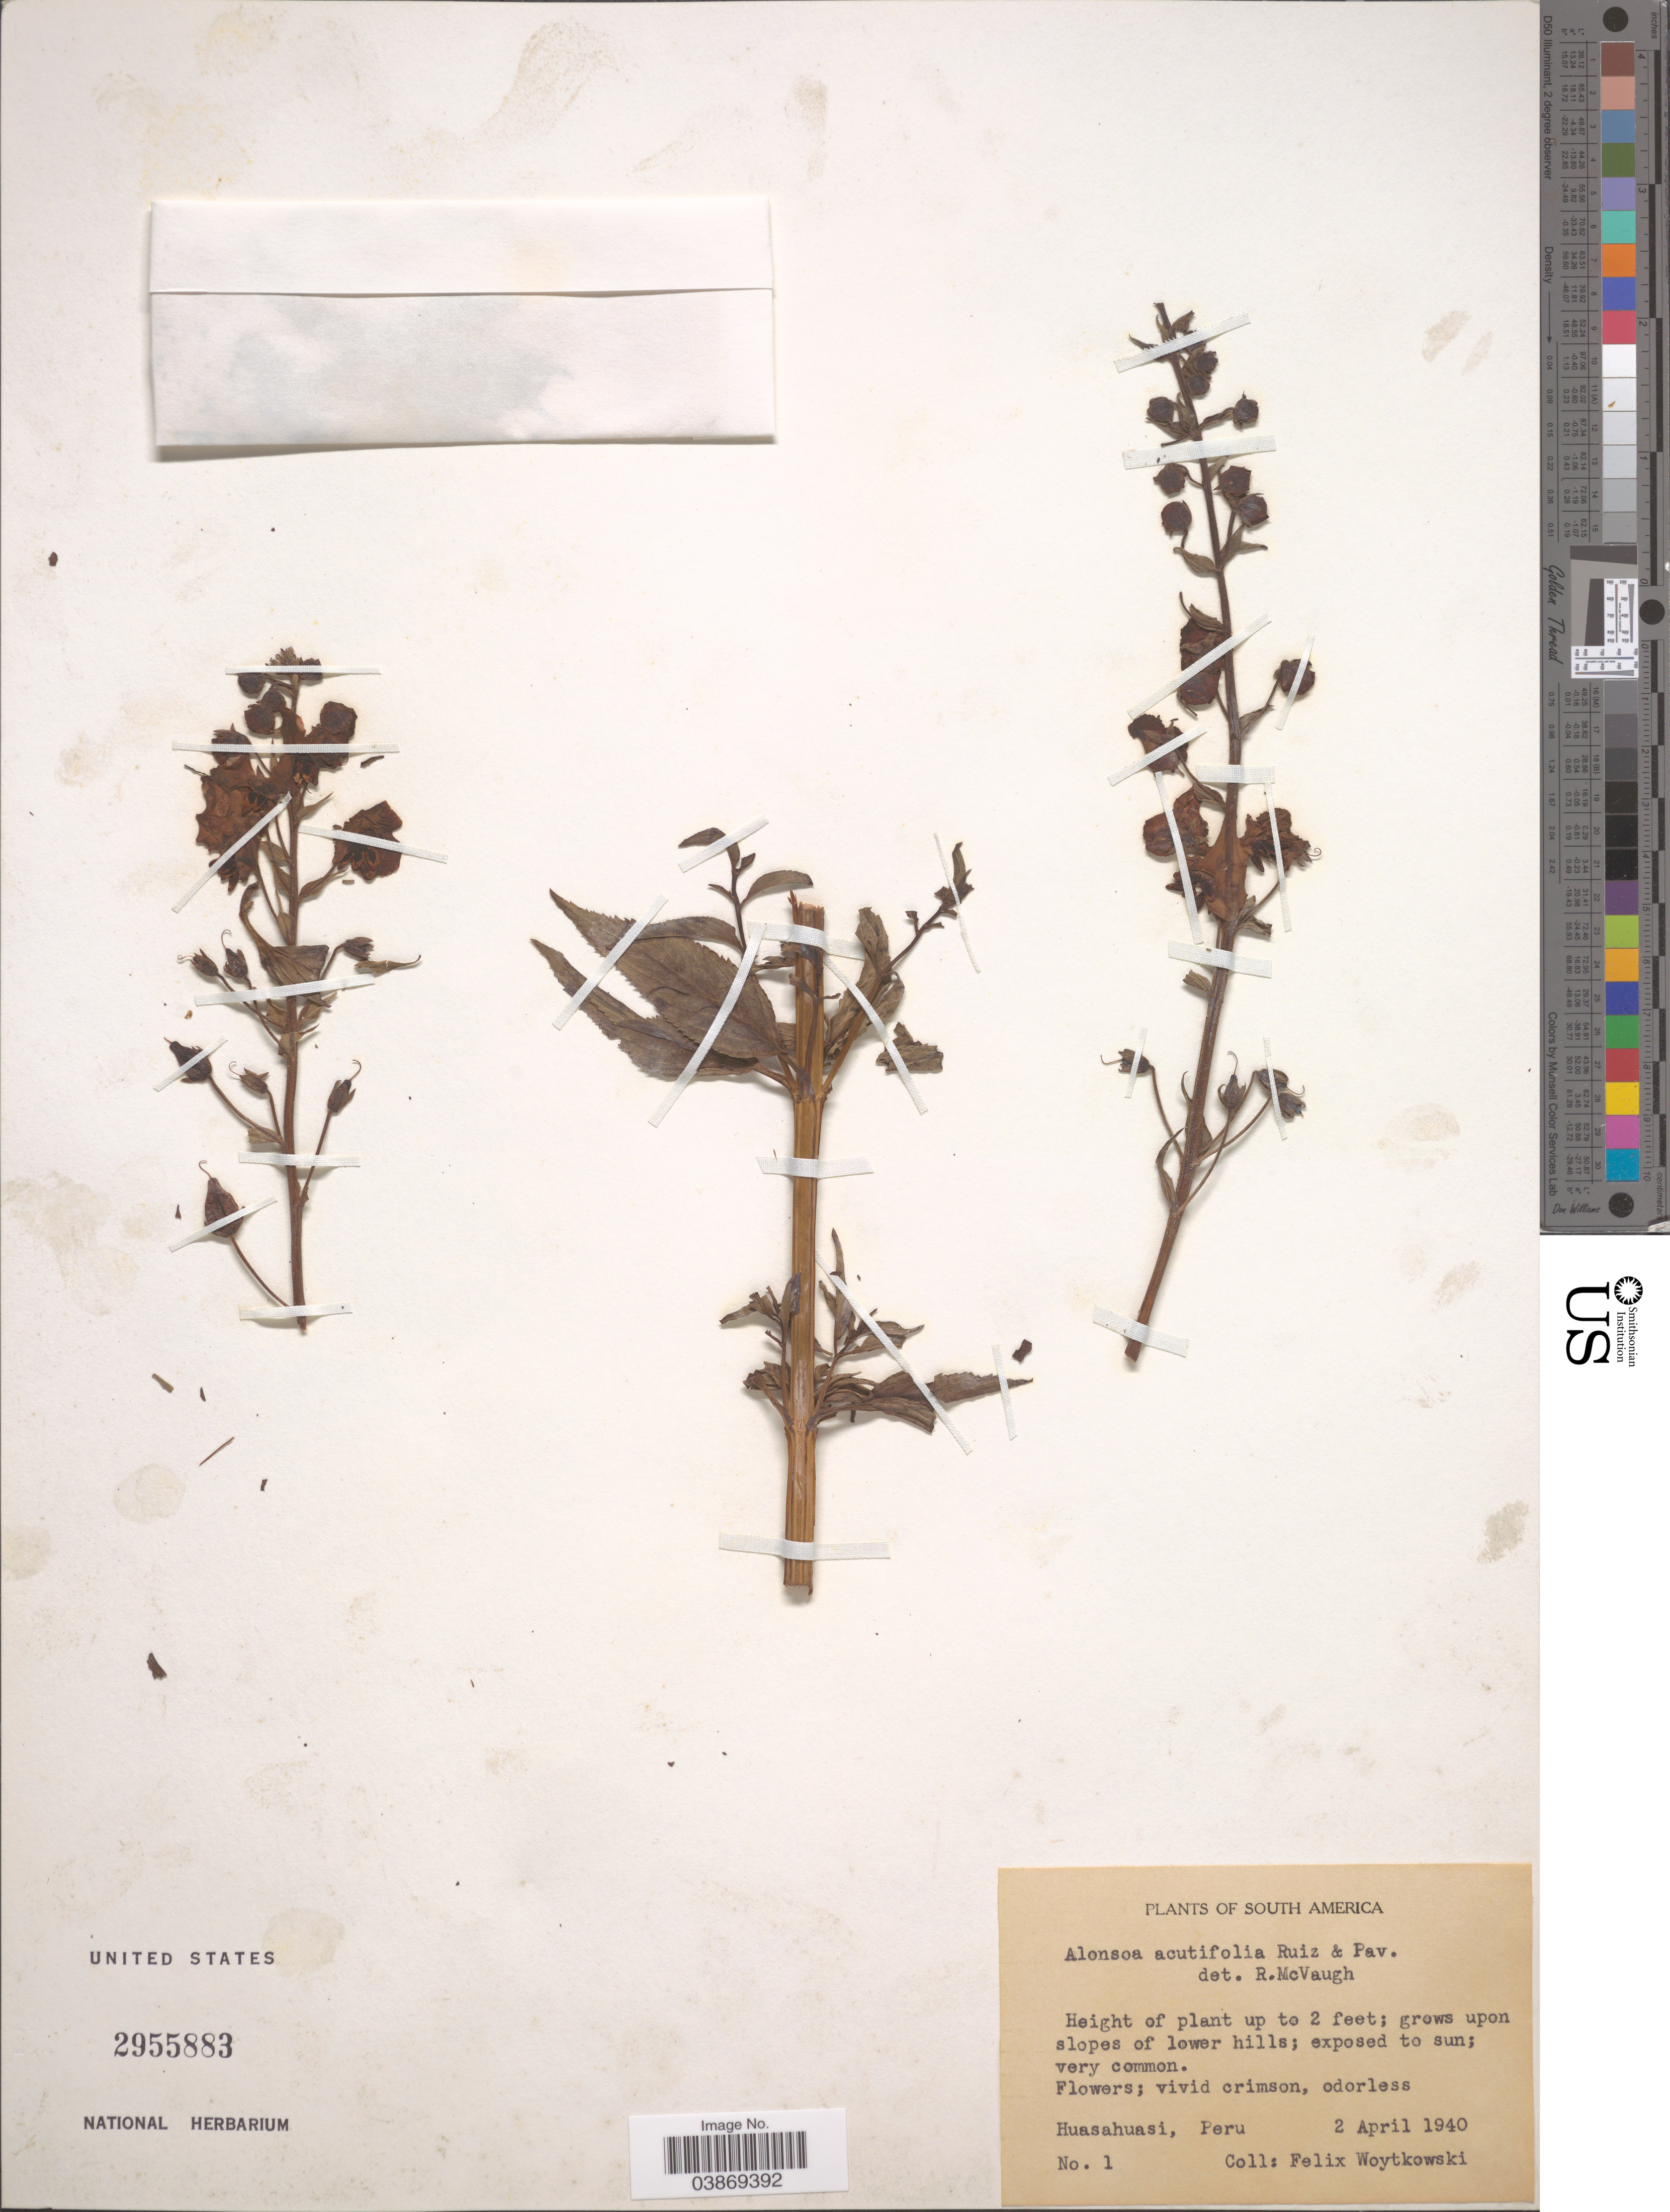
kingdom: Plantae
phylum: Tracheophyta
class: Magnoliopsida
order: Lamiales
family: Scrophulariaceae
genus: Alonsoa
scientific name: Alonsoa acutifolia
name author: Ruiz & Pav.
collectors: F. Woytkowski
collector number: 1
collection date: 1940-04-02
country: Peru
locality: Huasahuasi.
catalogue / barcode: US 2955883